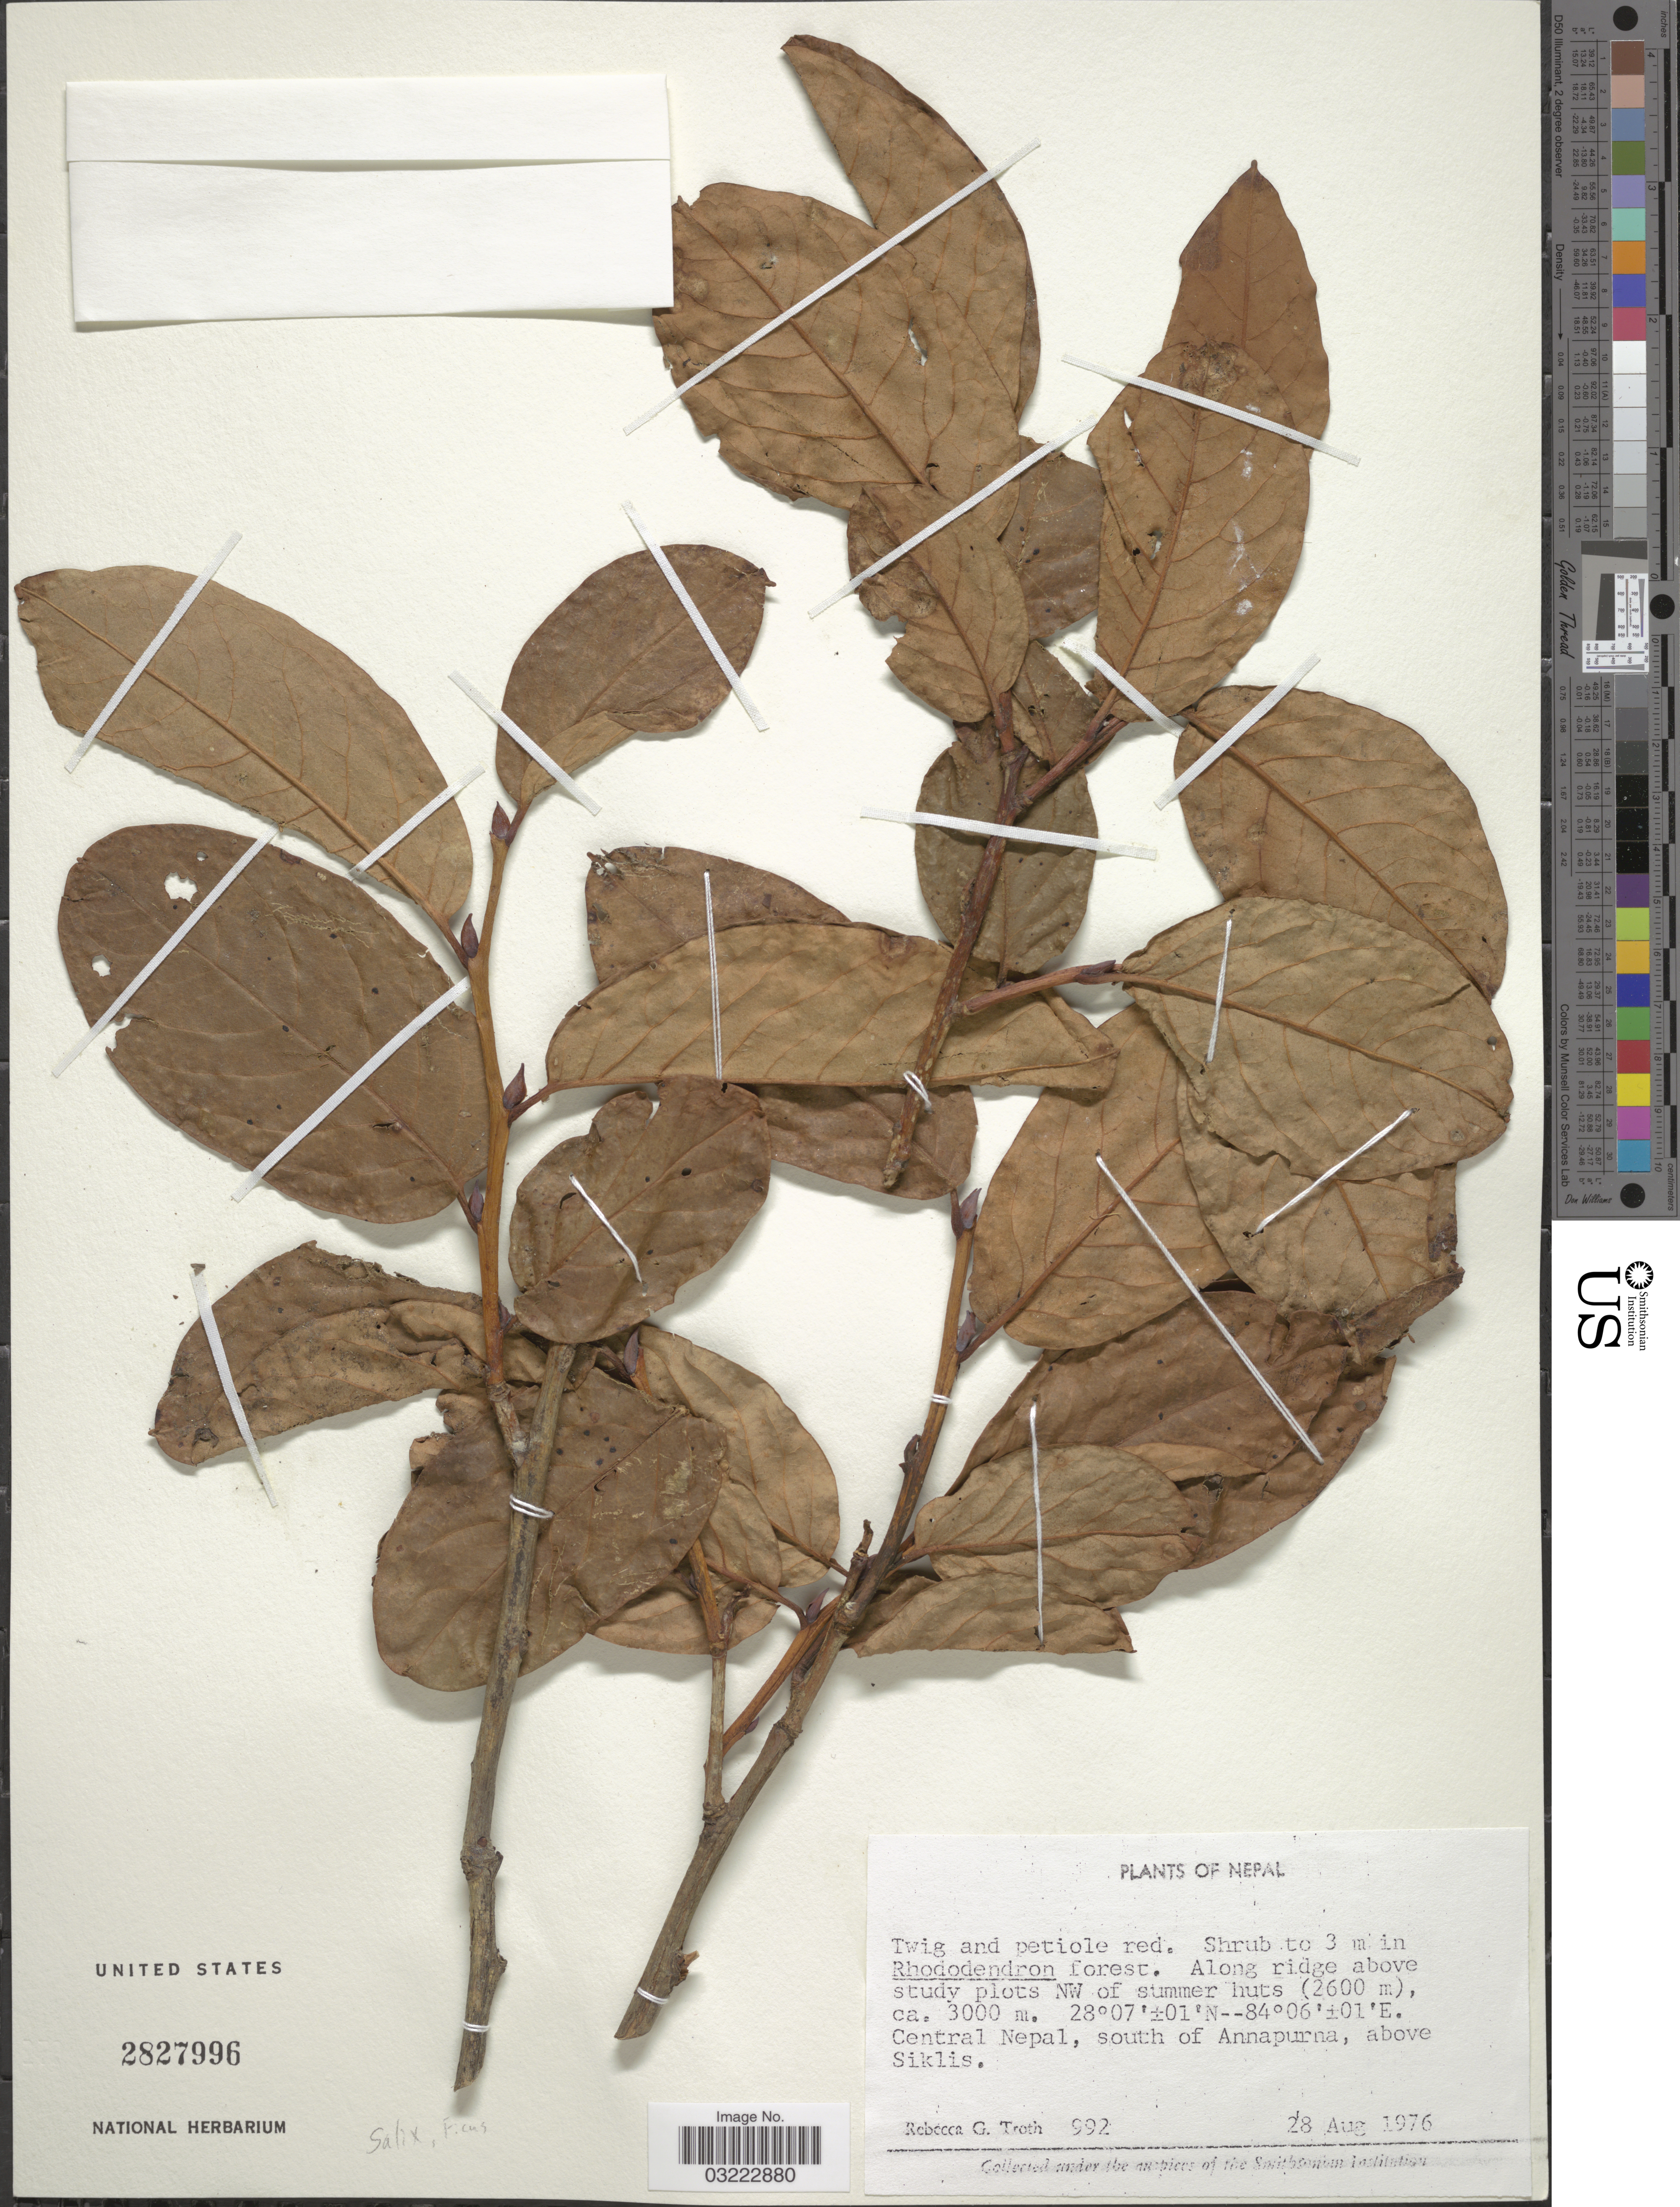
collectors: R. Troth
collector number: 992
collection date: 1976-08-28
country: Nepal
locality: Along ridge above study plots NW of summer huts, Central Nepal, south of Annapurna, above Siklis.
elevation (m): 2600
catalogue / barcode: US 2827996